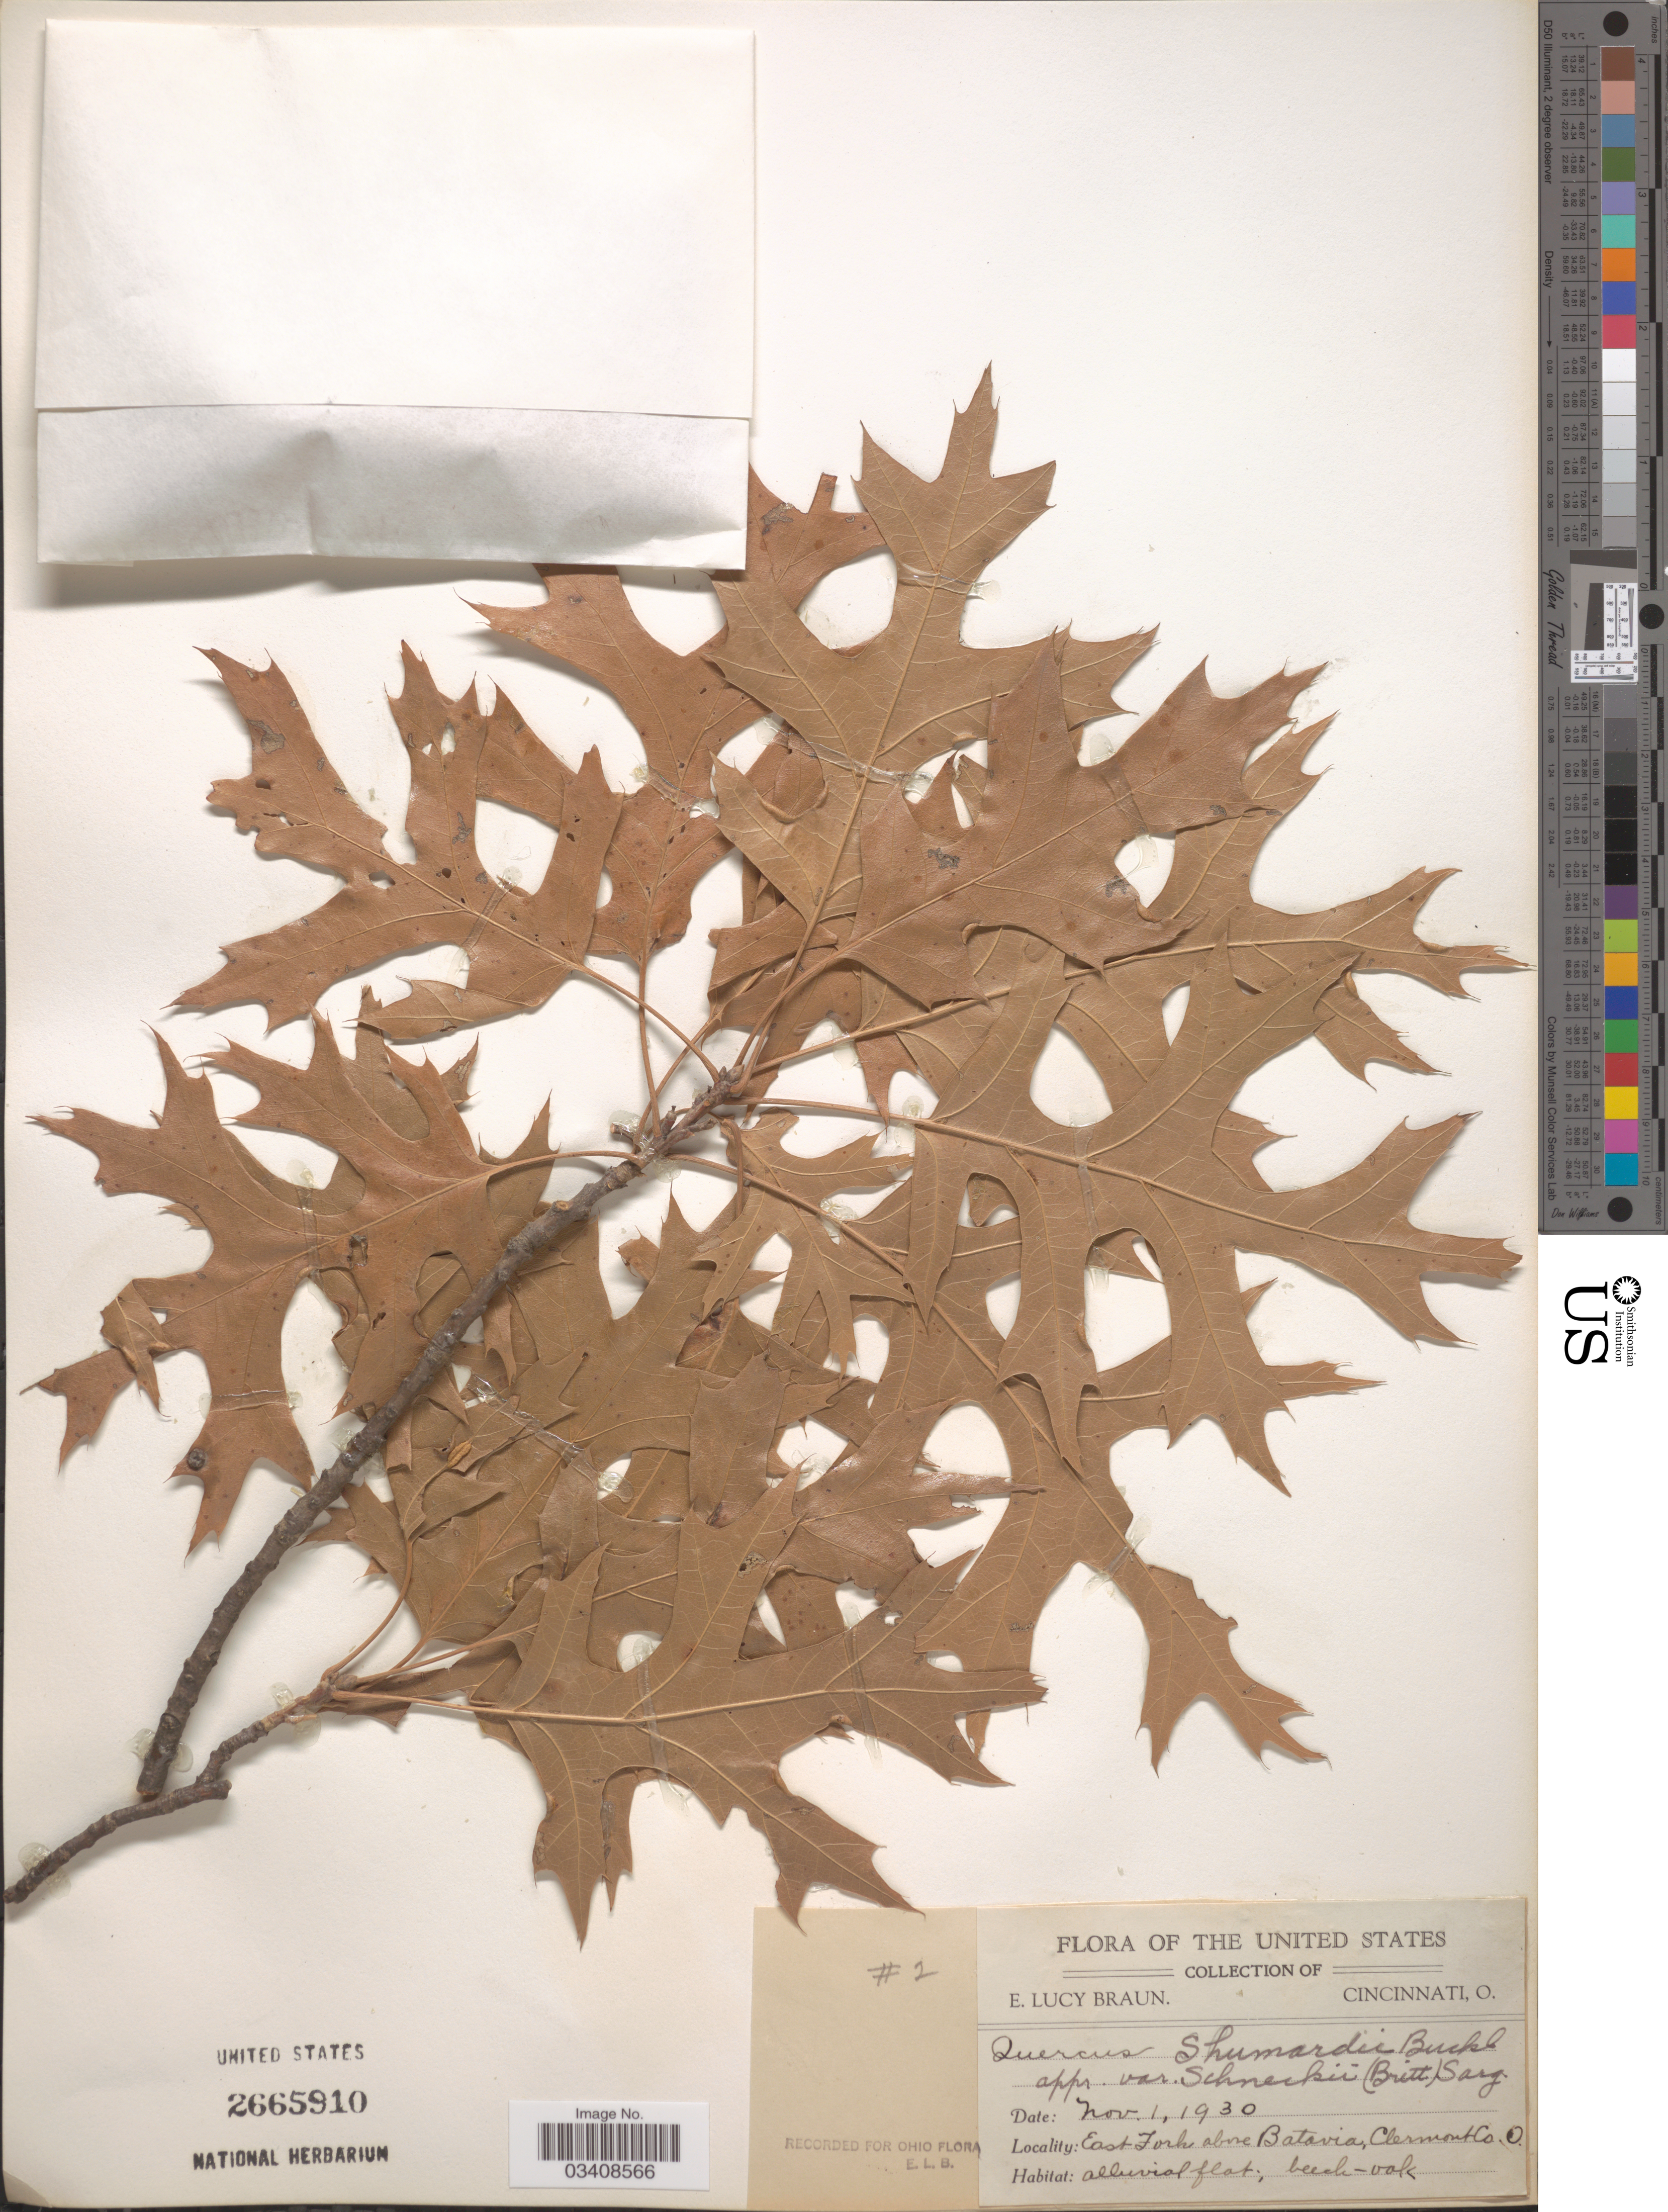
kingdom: Plantae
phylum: Tracheophyta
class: Magnoliopsida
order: Fagales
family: Fagaceae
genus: Quercus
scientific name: Quercus shumardii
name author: Buckley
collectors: E. L. Braun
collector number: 2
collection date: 1930-11-01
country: United States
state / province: Ohio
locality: East Fork above Batavia, Clermont Co.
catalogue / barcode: US 2665910